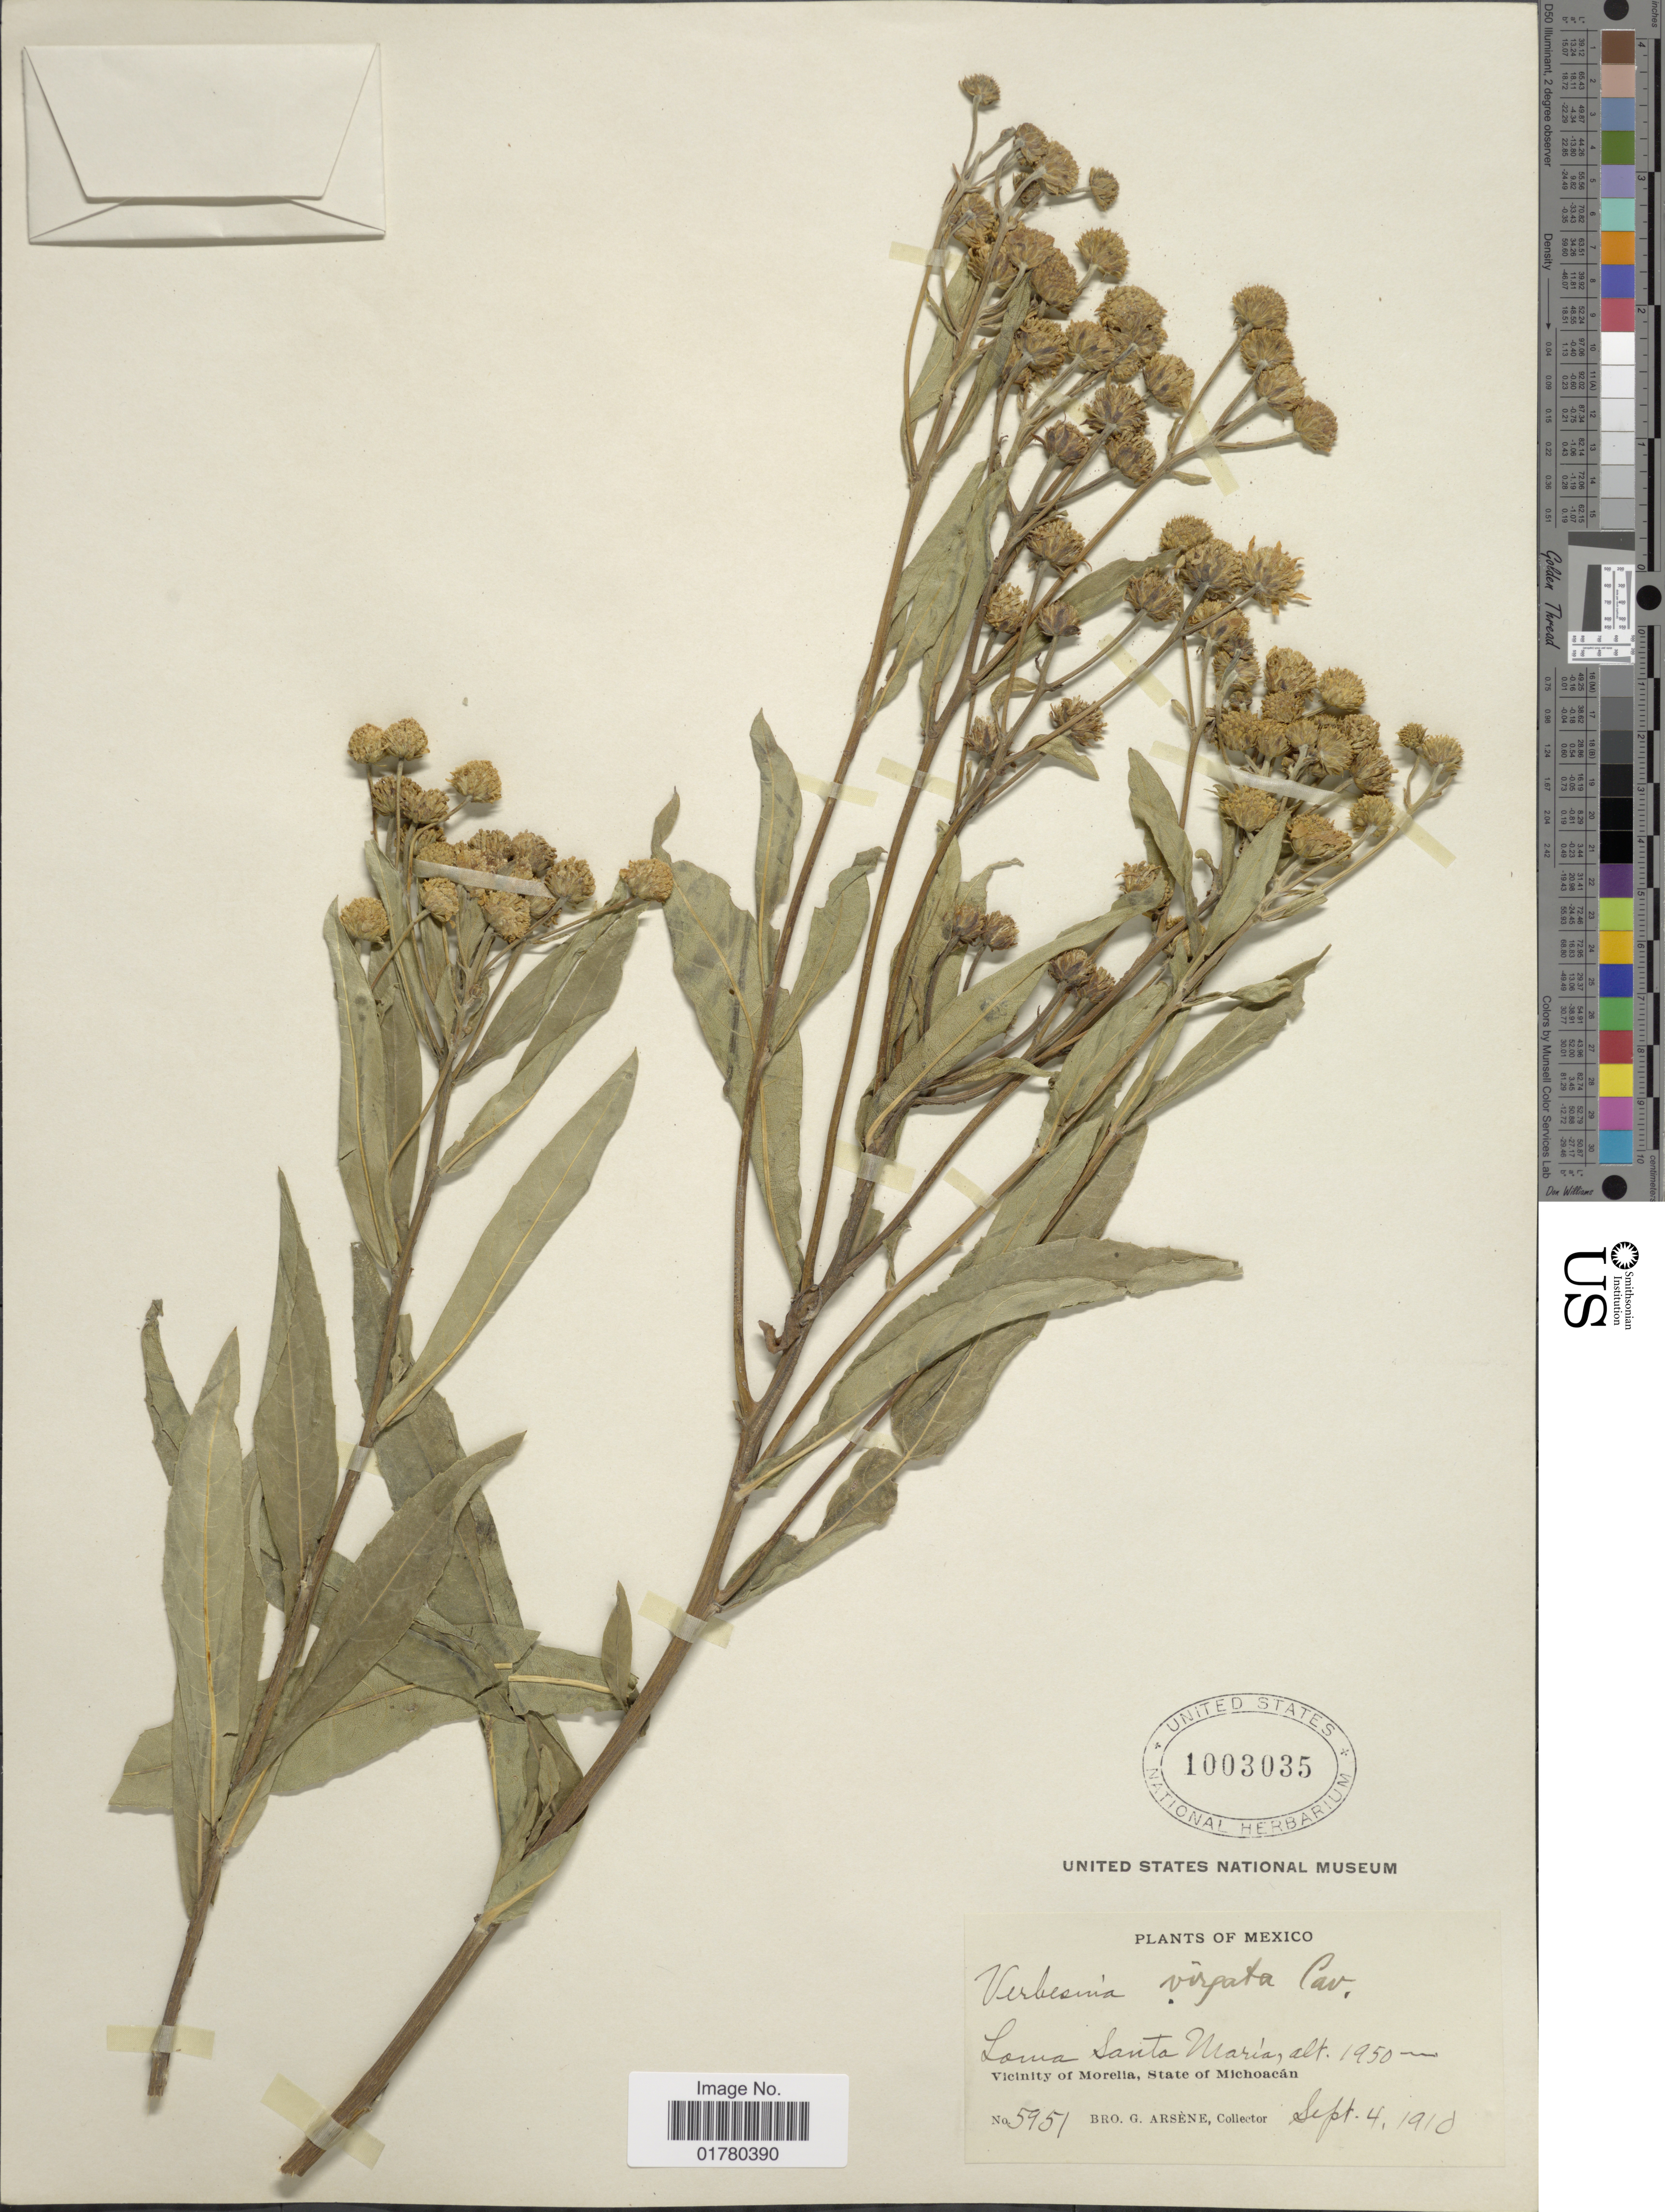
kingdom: Plantae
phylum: Tracheophyta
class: Magnoliopsida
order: Asterales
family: Asteraceae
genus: Verbesina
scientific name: Verbesina virgata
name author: Cav.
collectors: Bro. G. Arsène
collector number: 5951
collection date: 1910-09-04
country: Mexico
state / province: Michoacán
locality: Loma Santa María, Vicinity of Morelia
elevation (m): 1950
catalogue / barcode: US 1003035